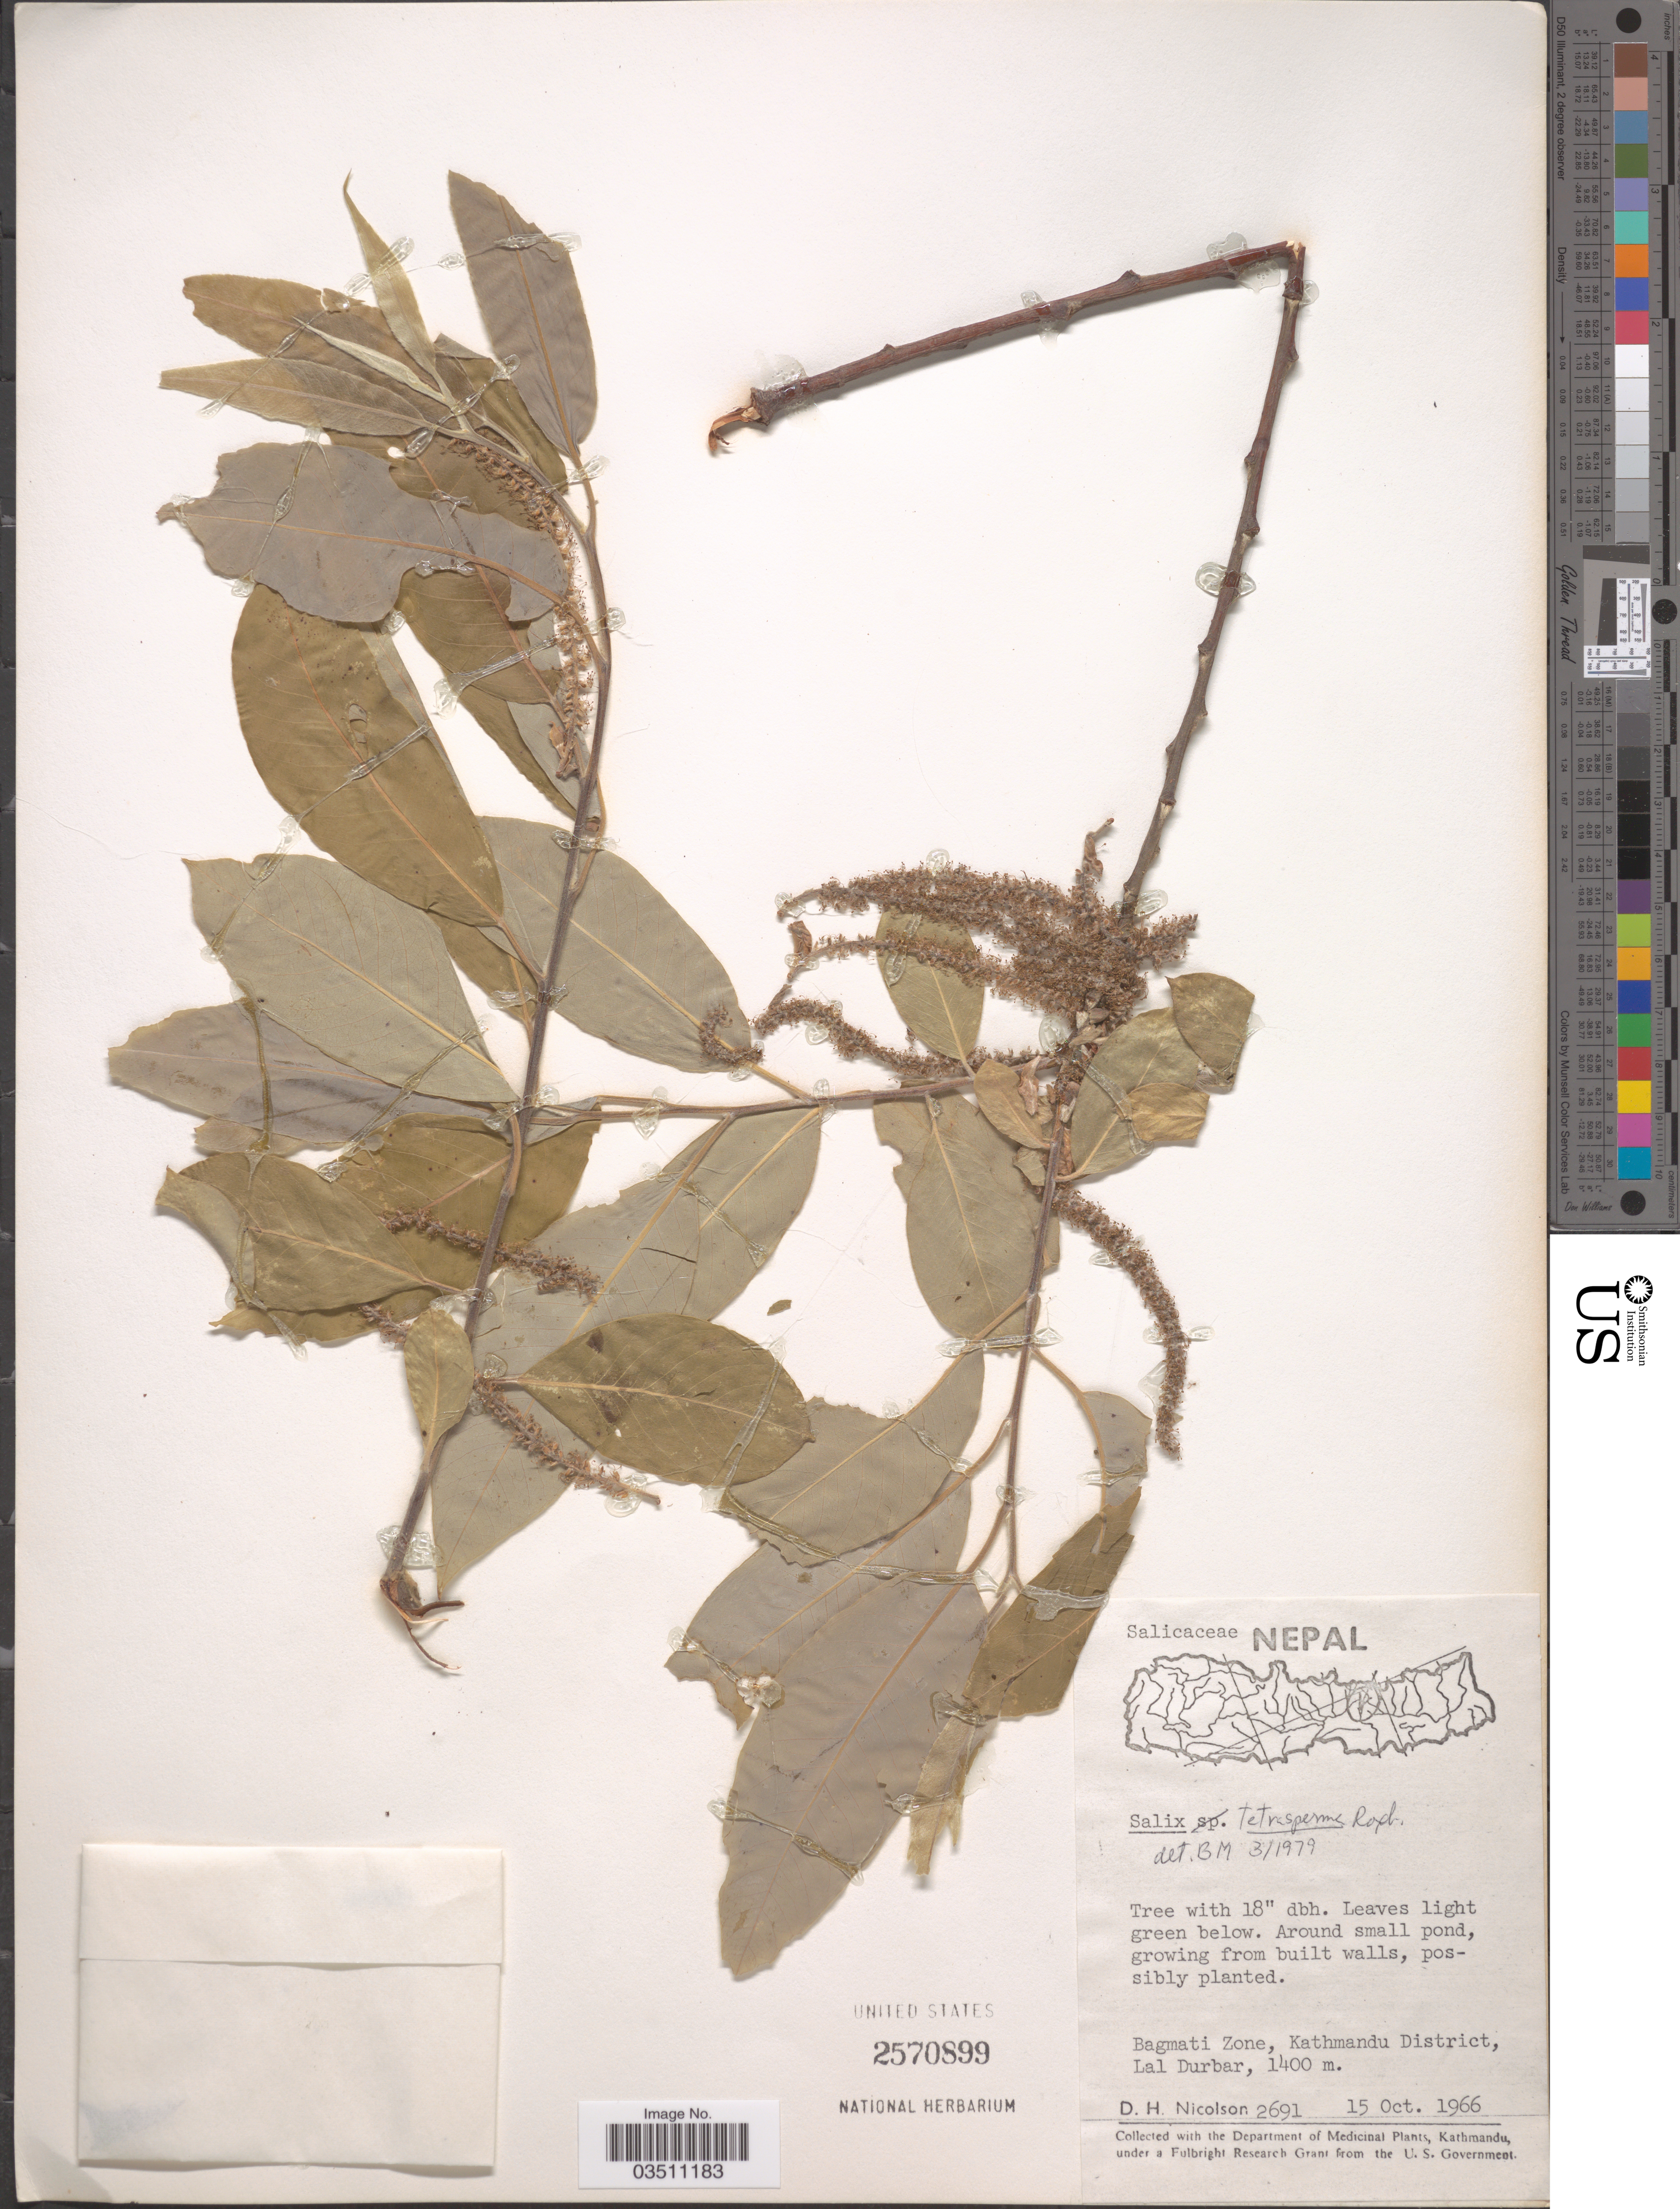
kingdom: Plantae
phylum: Tracheophyta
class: Magnoliopsida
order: Malpighiales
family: Salicaceae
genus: Salix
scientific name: Salix tetrasperma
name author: Roxb.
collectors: D. H. Nicolson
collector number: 2691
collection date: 1966-10-15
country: Nepal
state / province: Bagmati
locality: Bagmati Zone, Kathmandu District, Lal Durbar.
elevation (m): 1400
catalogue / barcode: US 2570899